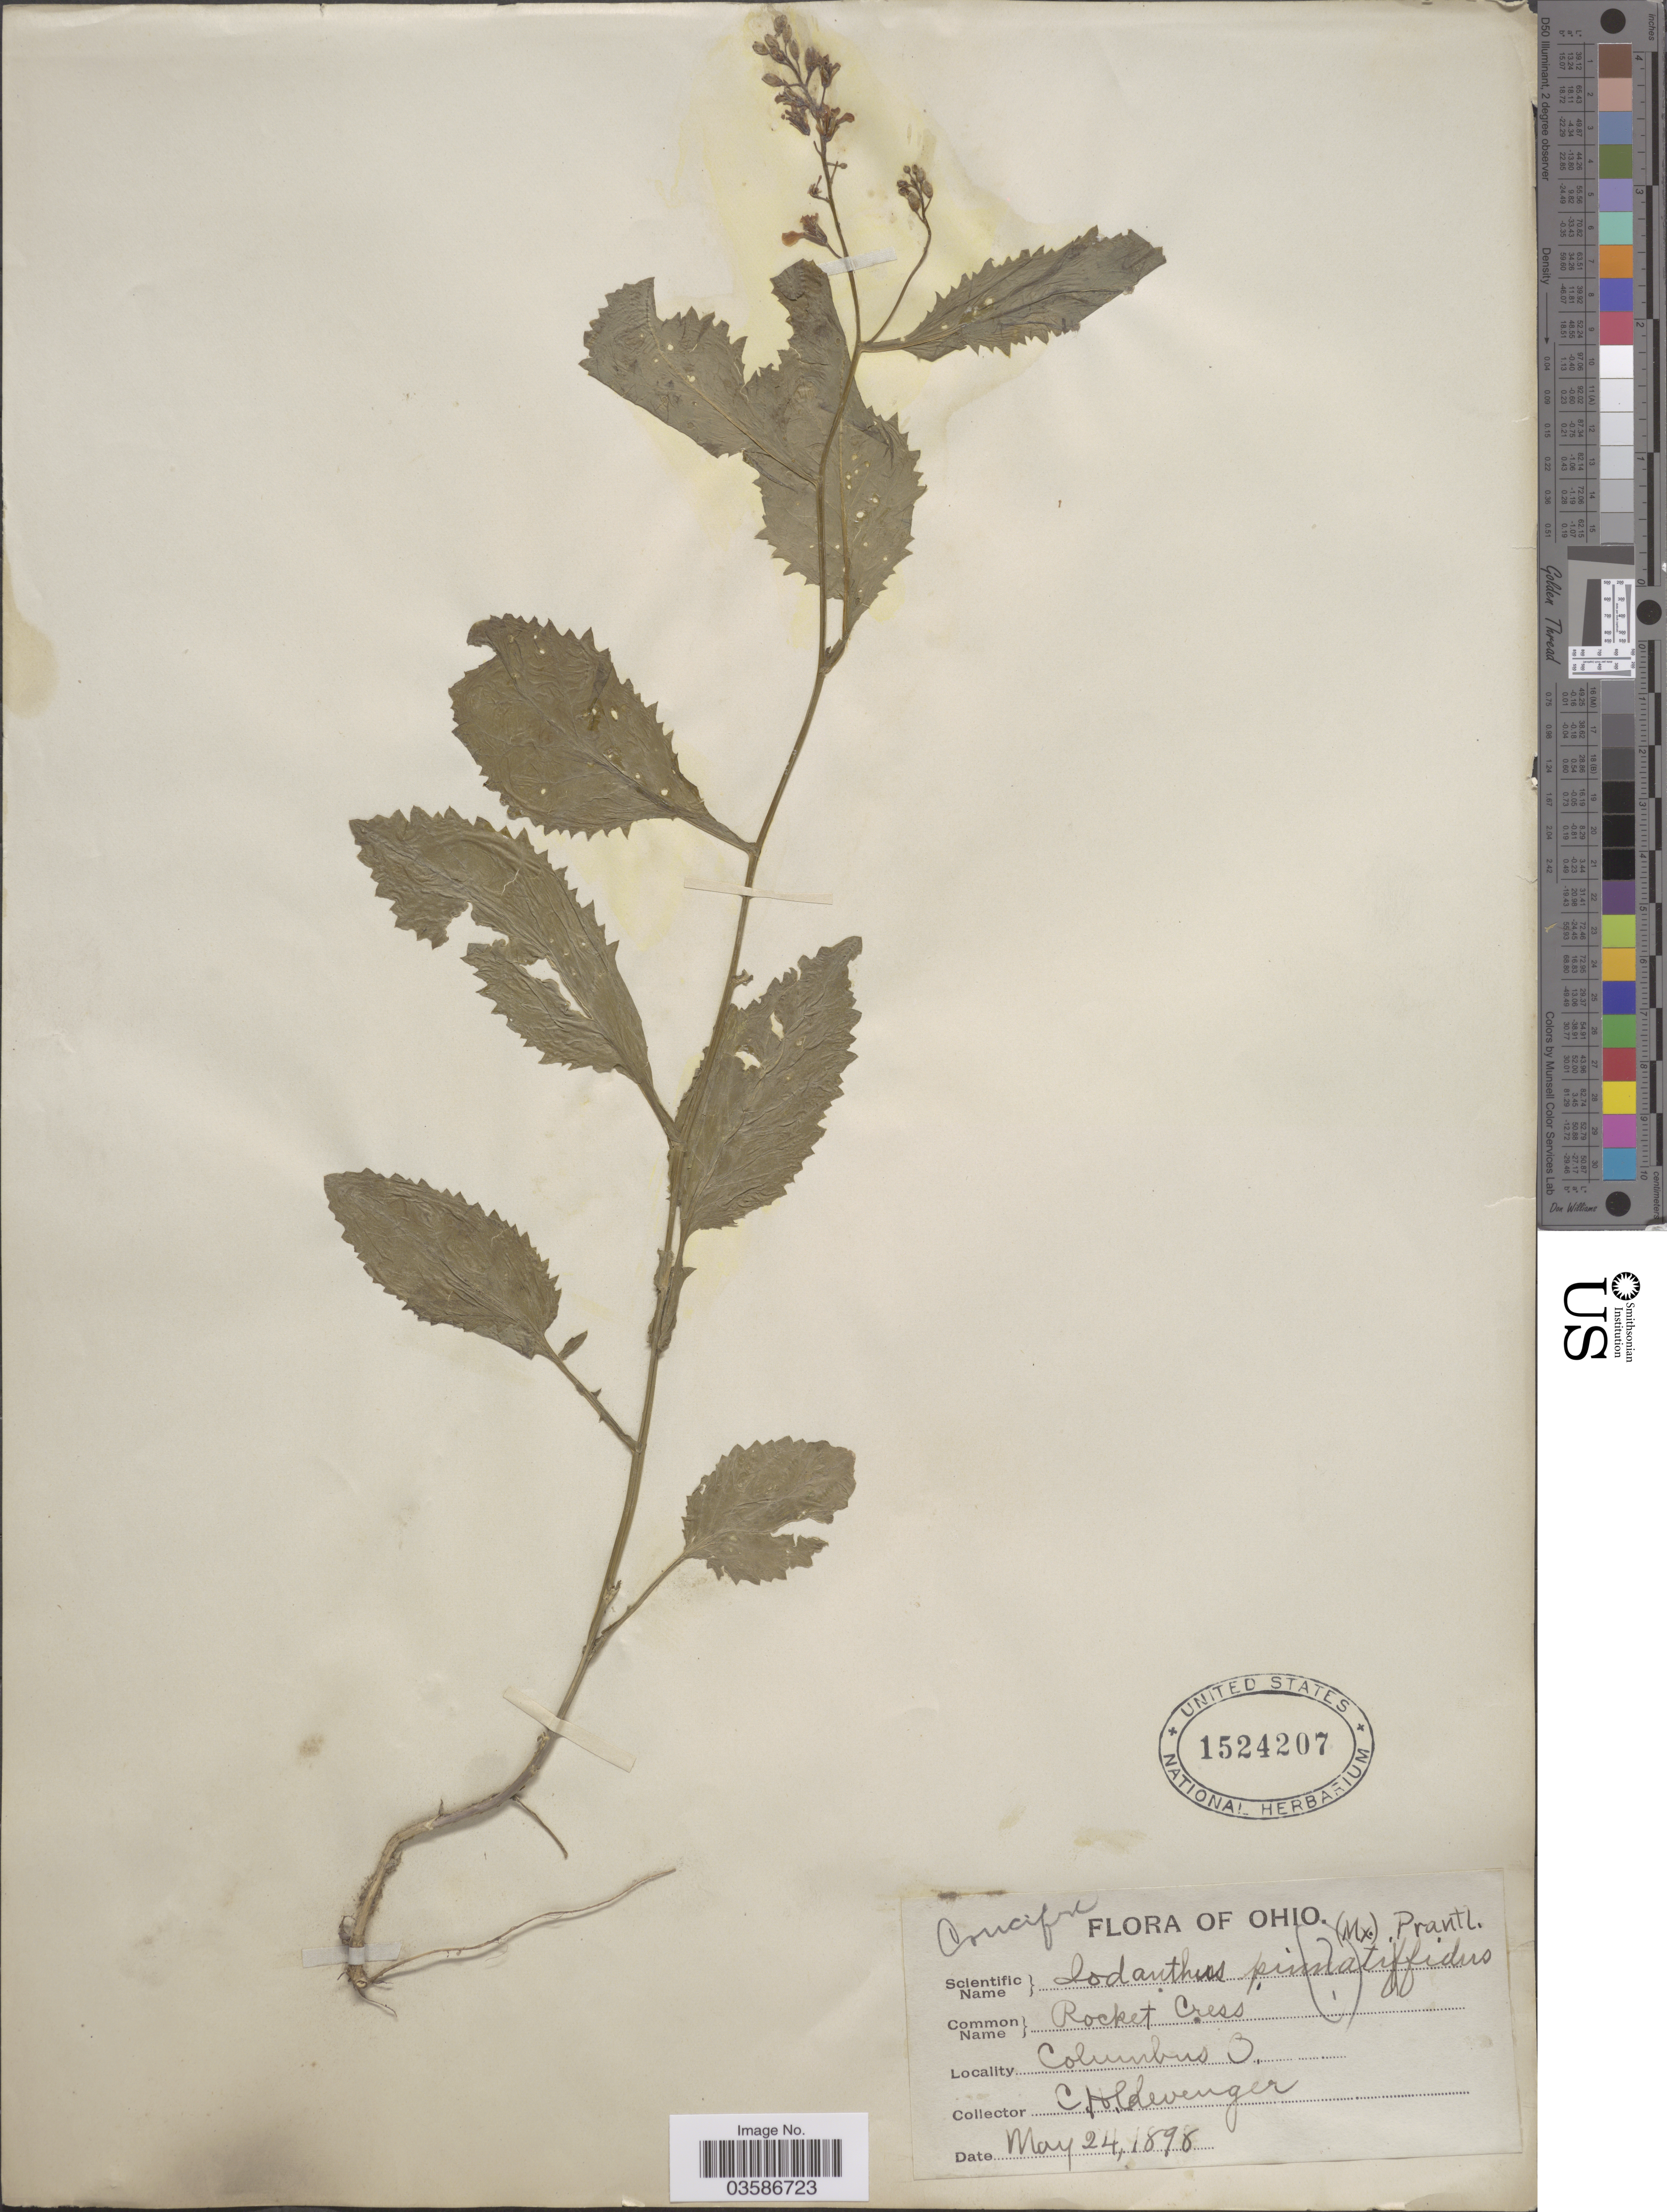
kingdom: Plantae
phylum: Tracheophyta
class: Magnoliopsida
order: Brassicales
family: Brassicaceae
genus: Iodanthus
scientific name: Iodanthus pinnatifidus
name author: (Michx.) Steud.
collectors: C. H. Clevenger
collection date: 1898-05-24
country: United States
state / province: Ohio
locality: Columbus.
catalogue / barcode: US 1524207